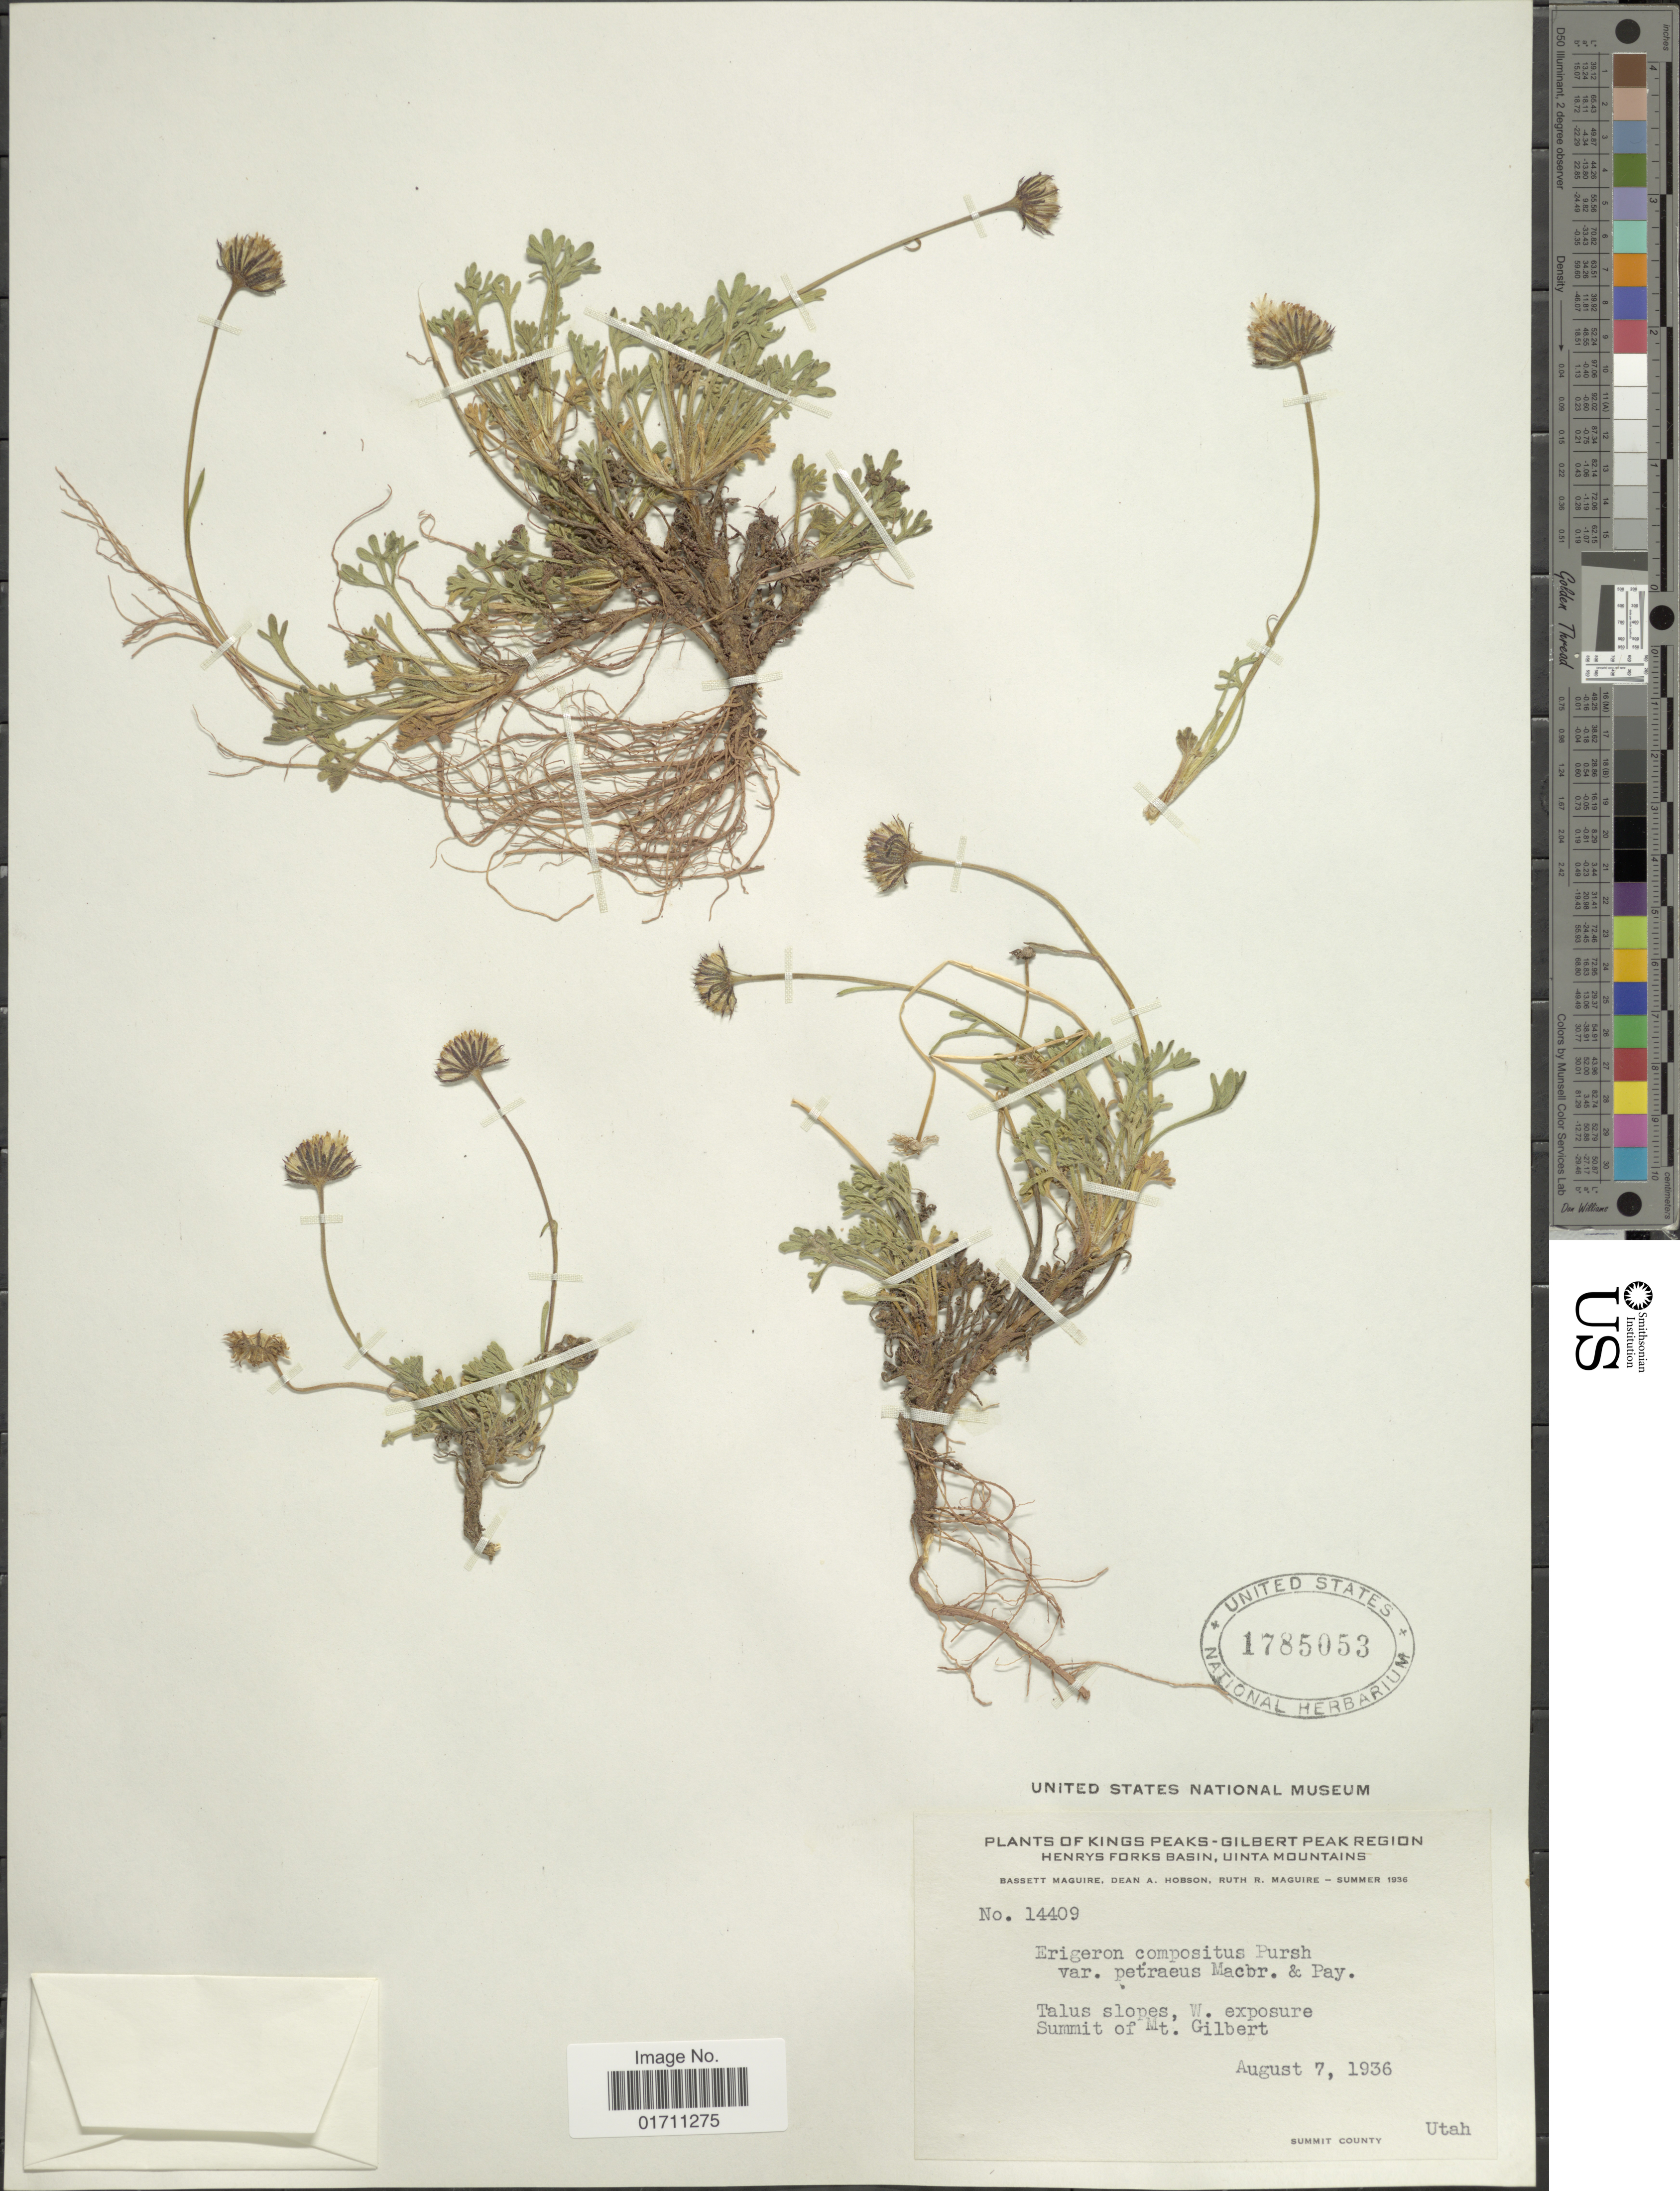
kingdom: Plantae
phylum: Tracheophyta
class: Magnoliopsida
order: Asterales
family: Asteraceae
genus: Erigeron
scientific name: Erigeron compositus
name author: Pursh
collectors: B. Maguire, D. Hobson & R. R. Maguire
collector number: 14409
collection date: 1936-08-07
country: United States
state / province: Utah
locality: Kings Peak-Gilbert Peak region, Henrys Forks basin, Uinta Mountains, Talus slopes, W exposure Summit of Mt Gilbert, Summit County Utah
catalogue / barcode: US 1785053